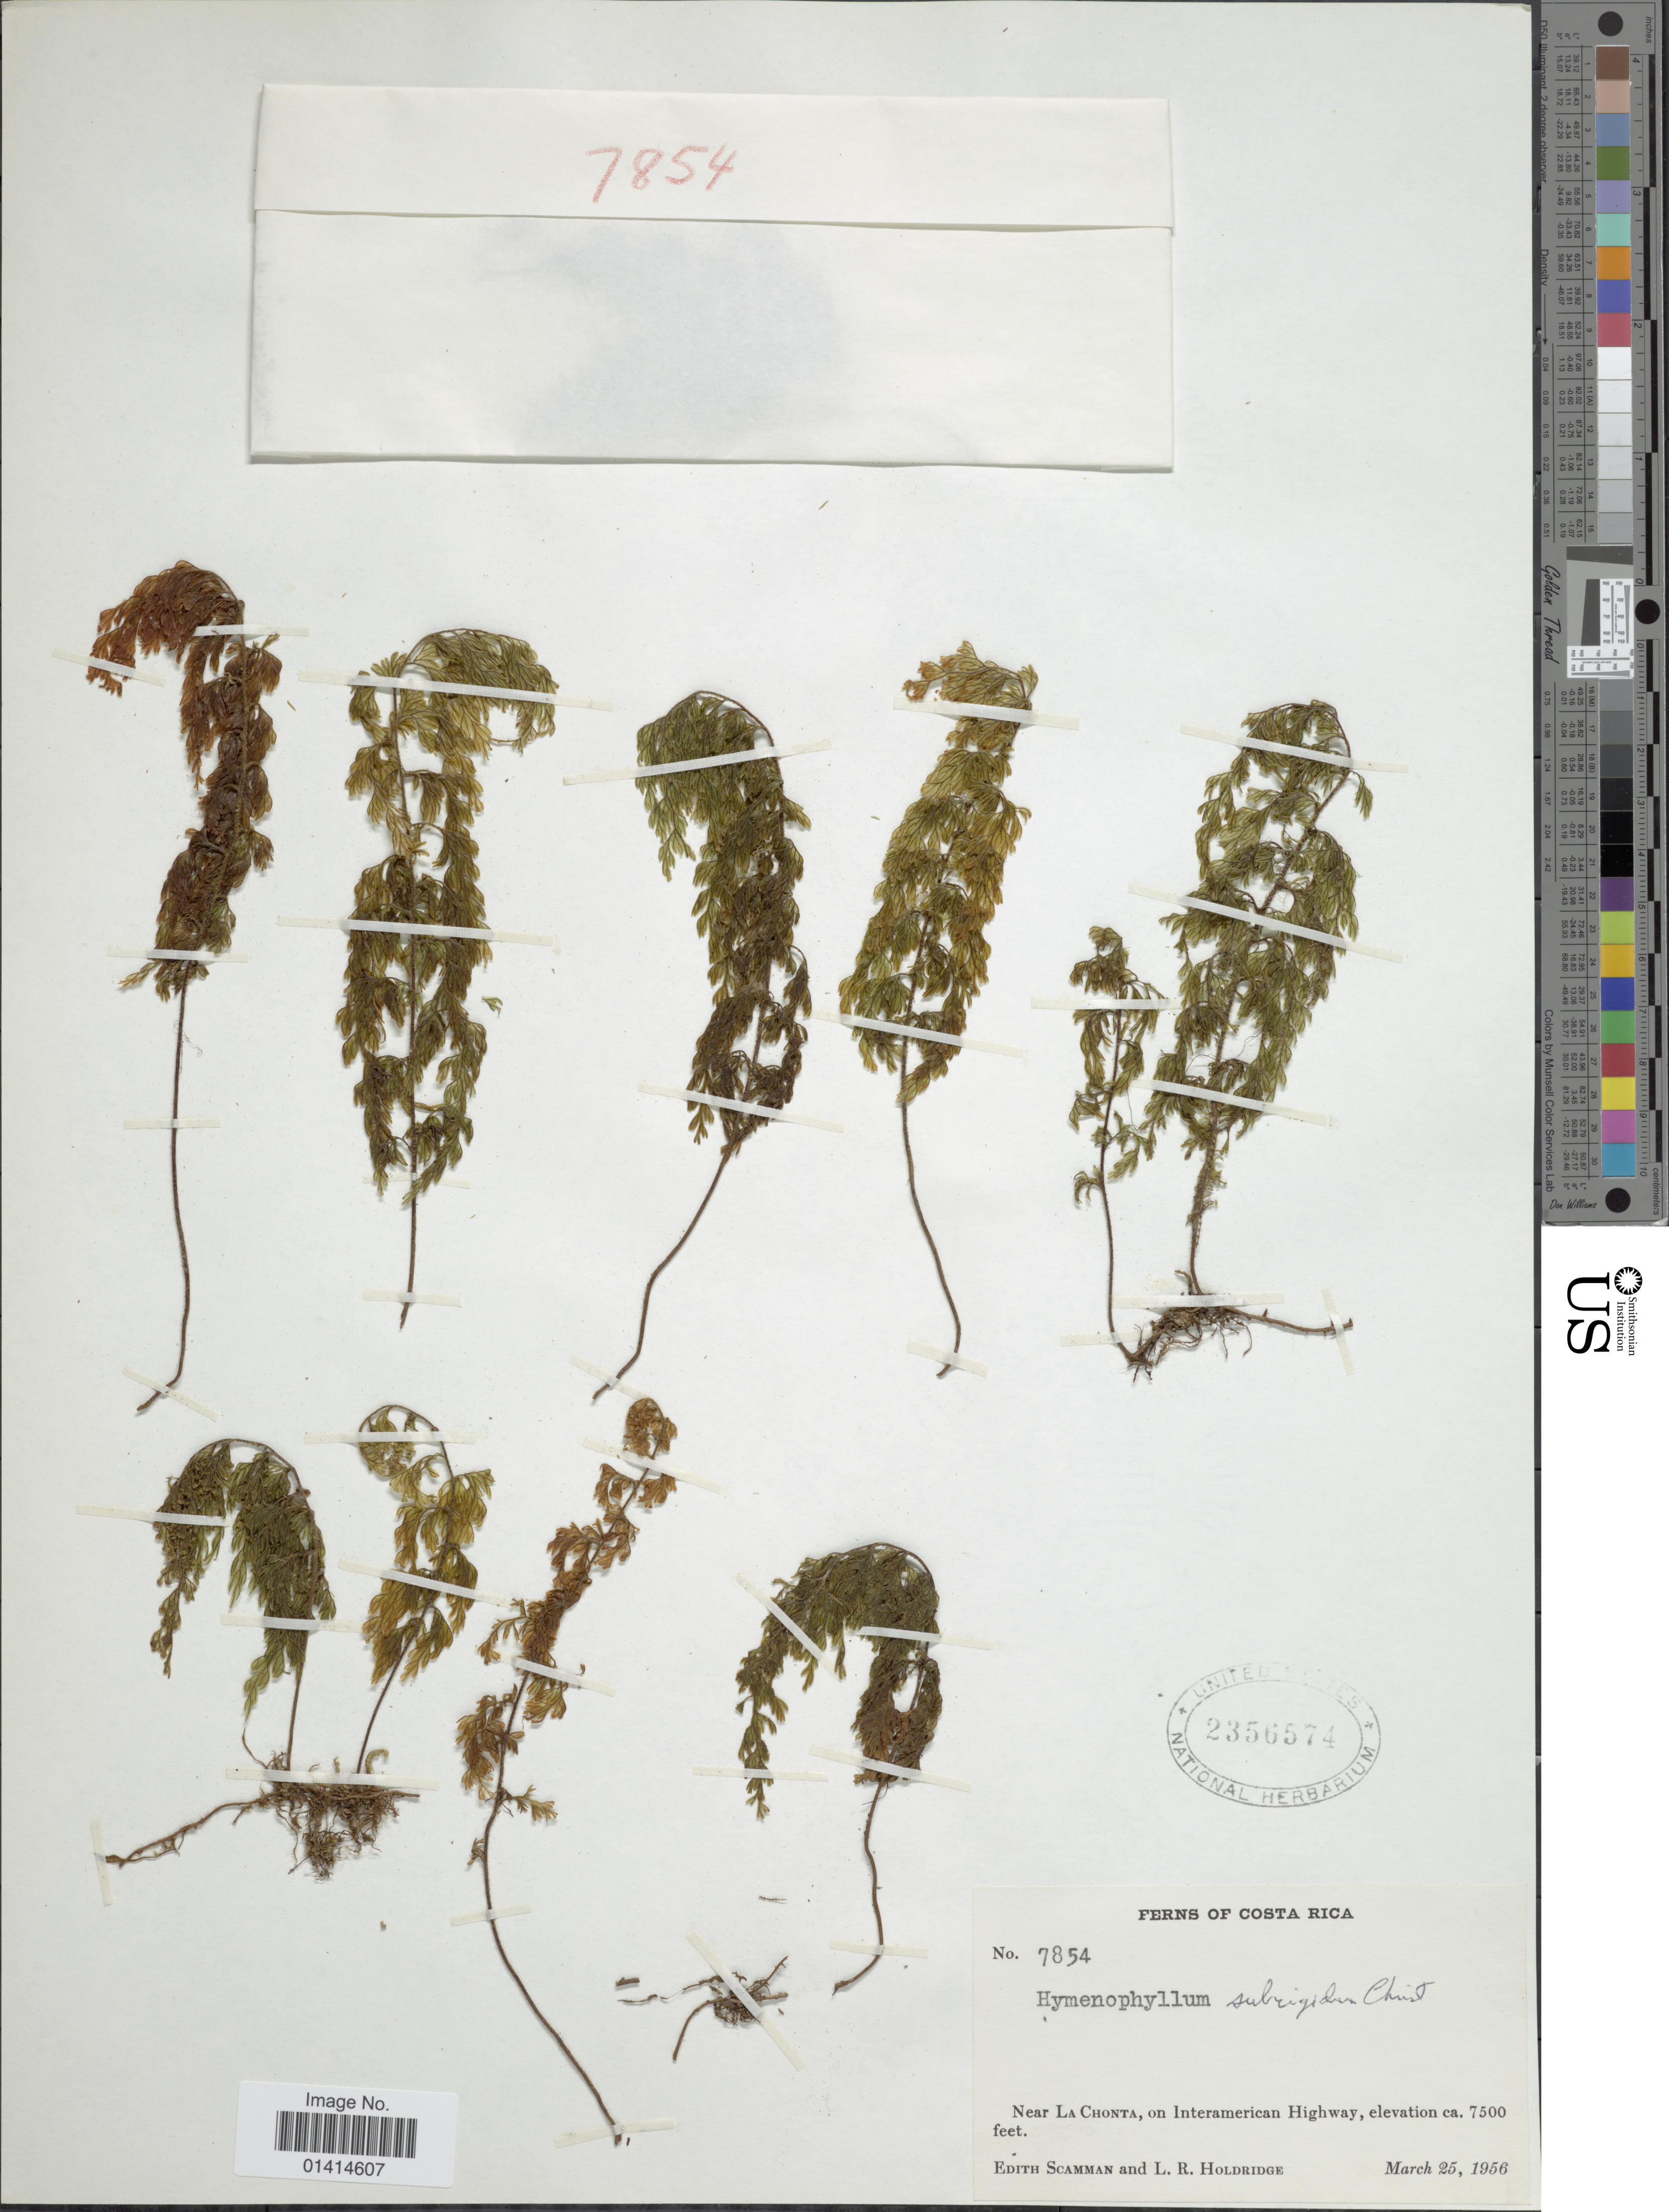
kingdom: Plantae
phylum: Tracheophyta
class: Polypodiopsida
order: Hymenophyllales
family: Hymenophyllaceae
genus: Hymenophyllum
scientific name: Hymenophyllum subrigidum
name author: Christ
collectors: E. Scamman & L. Holdridge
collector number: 7854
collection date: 1956-03-25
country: Costa Rica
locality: Near La Chonta, on Interamerica Highway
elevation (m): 2286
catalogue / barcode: US 2356574